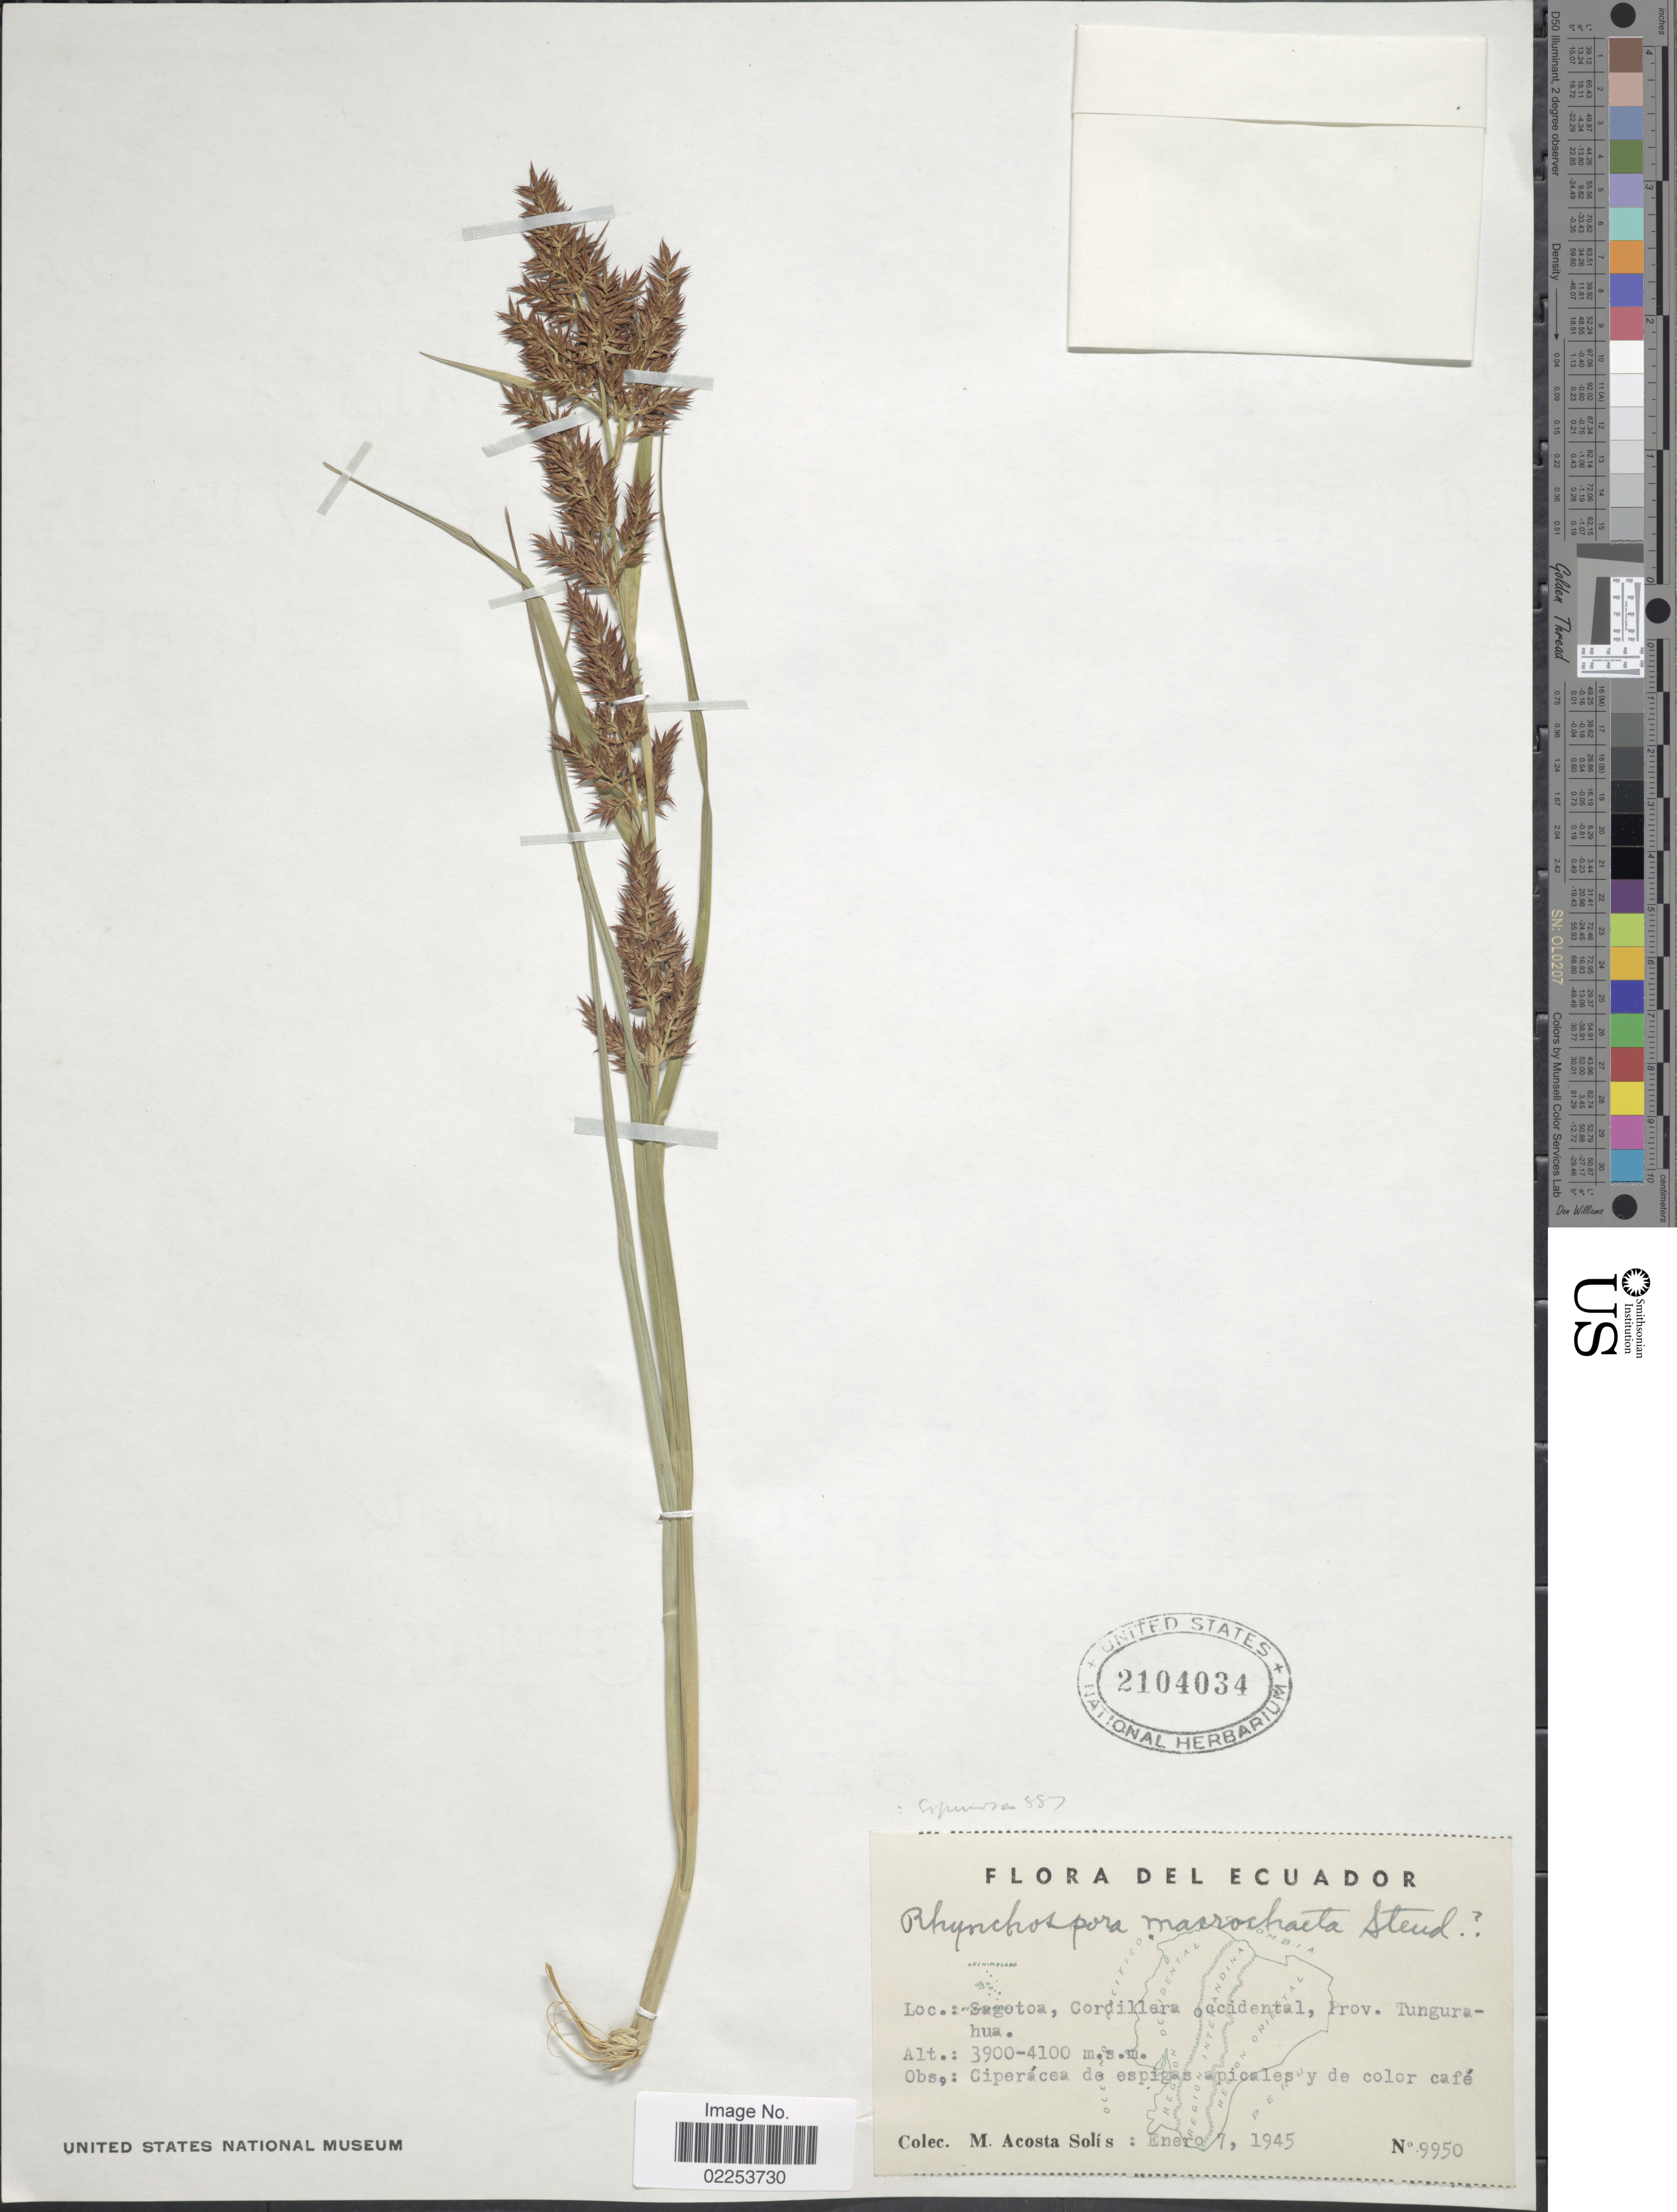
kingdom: Plantae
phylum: Tracheophyta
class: Liliopsida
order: Poales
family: Cyperaceae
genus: Rhynchospora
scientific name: Rhynchospora aristata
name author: Boeckeler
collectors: M. Acosta Solis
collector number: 9950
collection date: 1945-01-07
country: Ecuador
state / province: Tungurahua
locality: Sagotoa, Cordillera occidental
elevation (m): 3900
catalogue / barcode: US 2104034